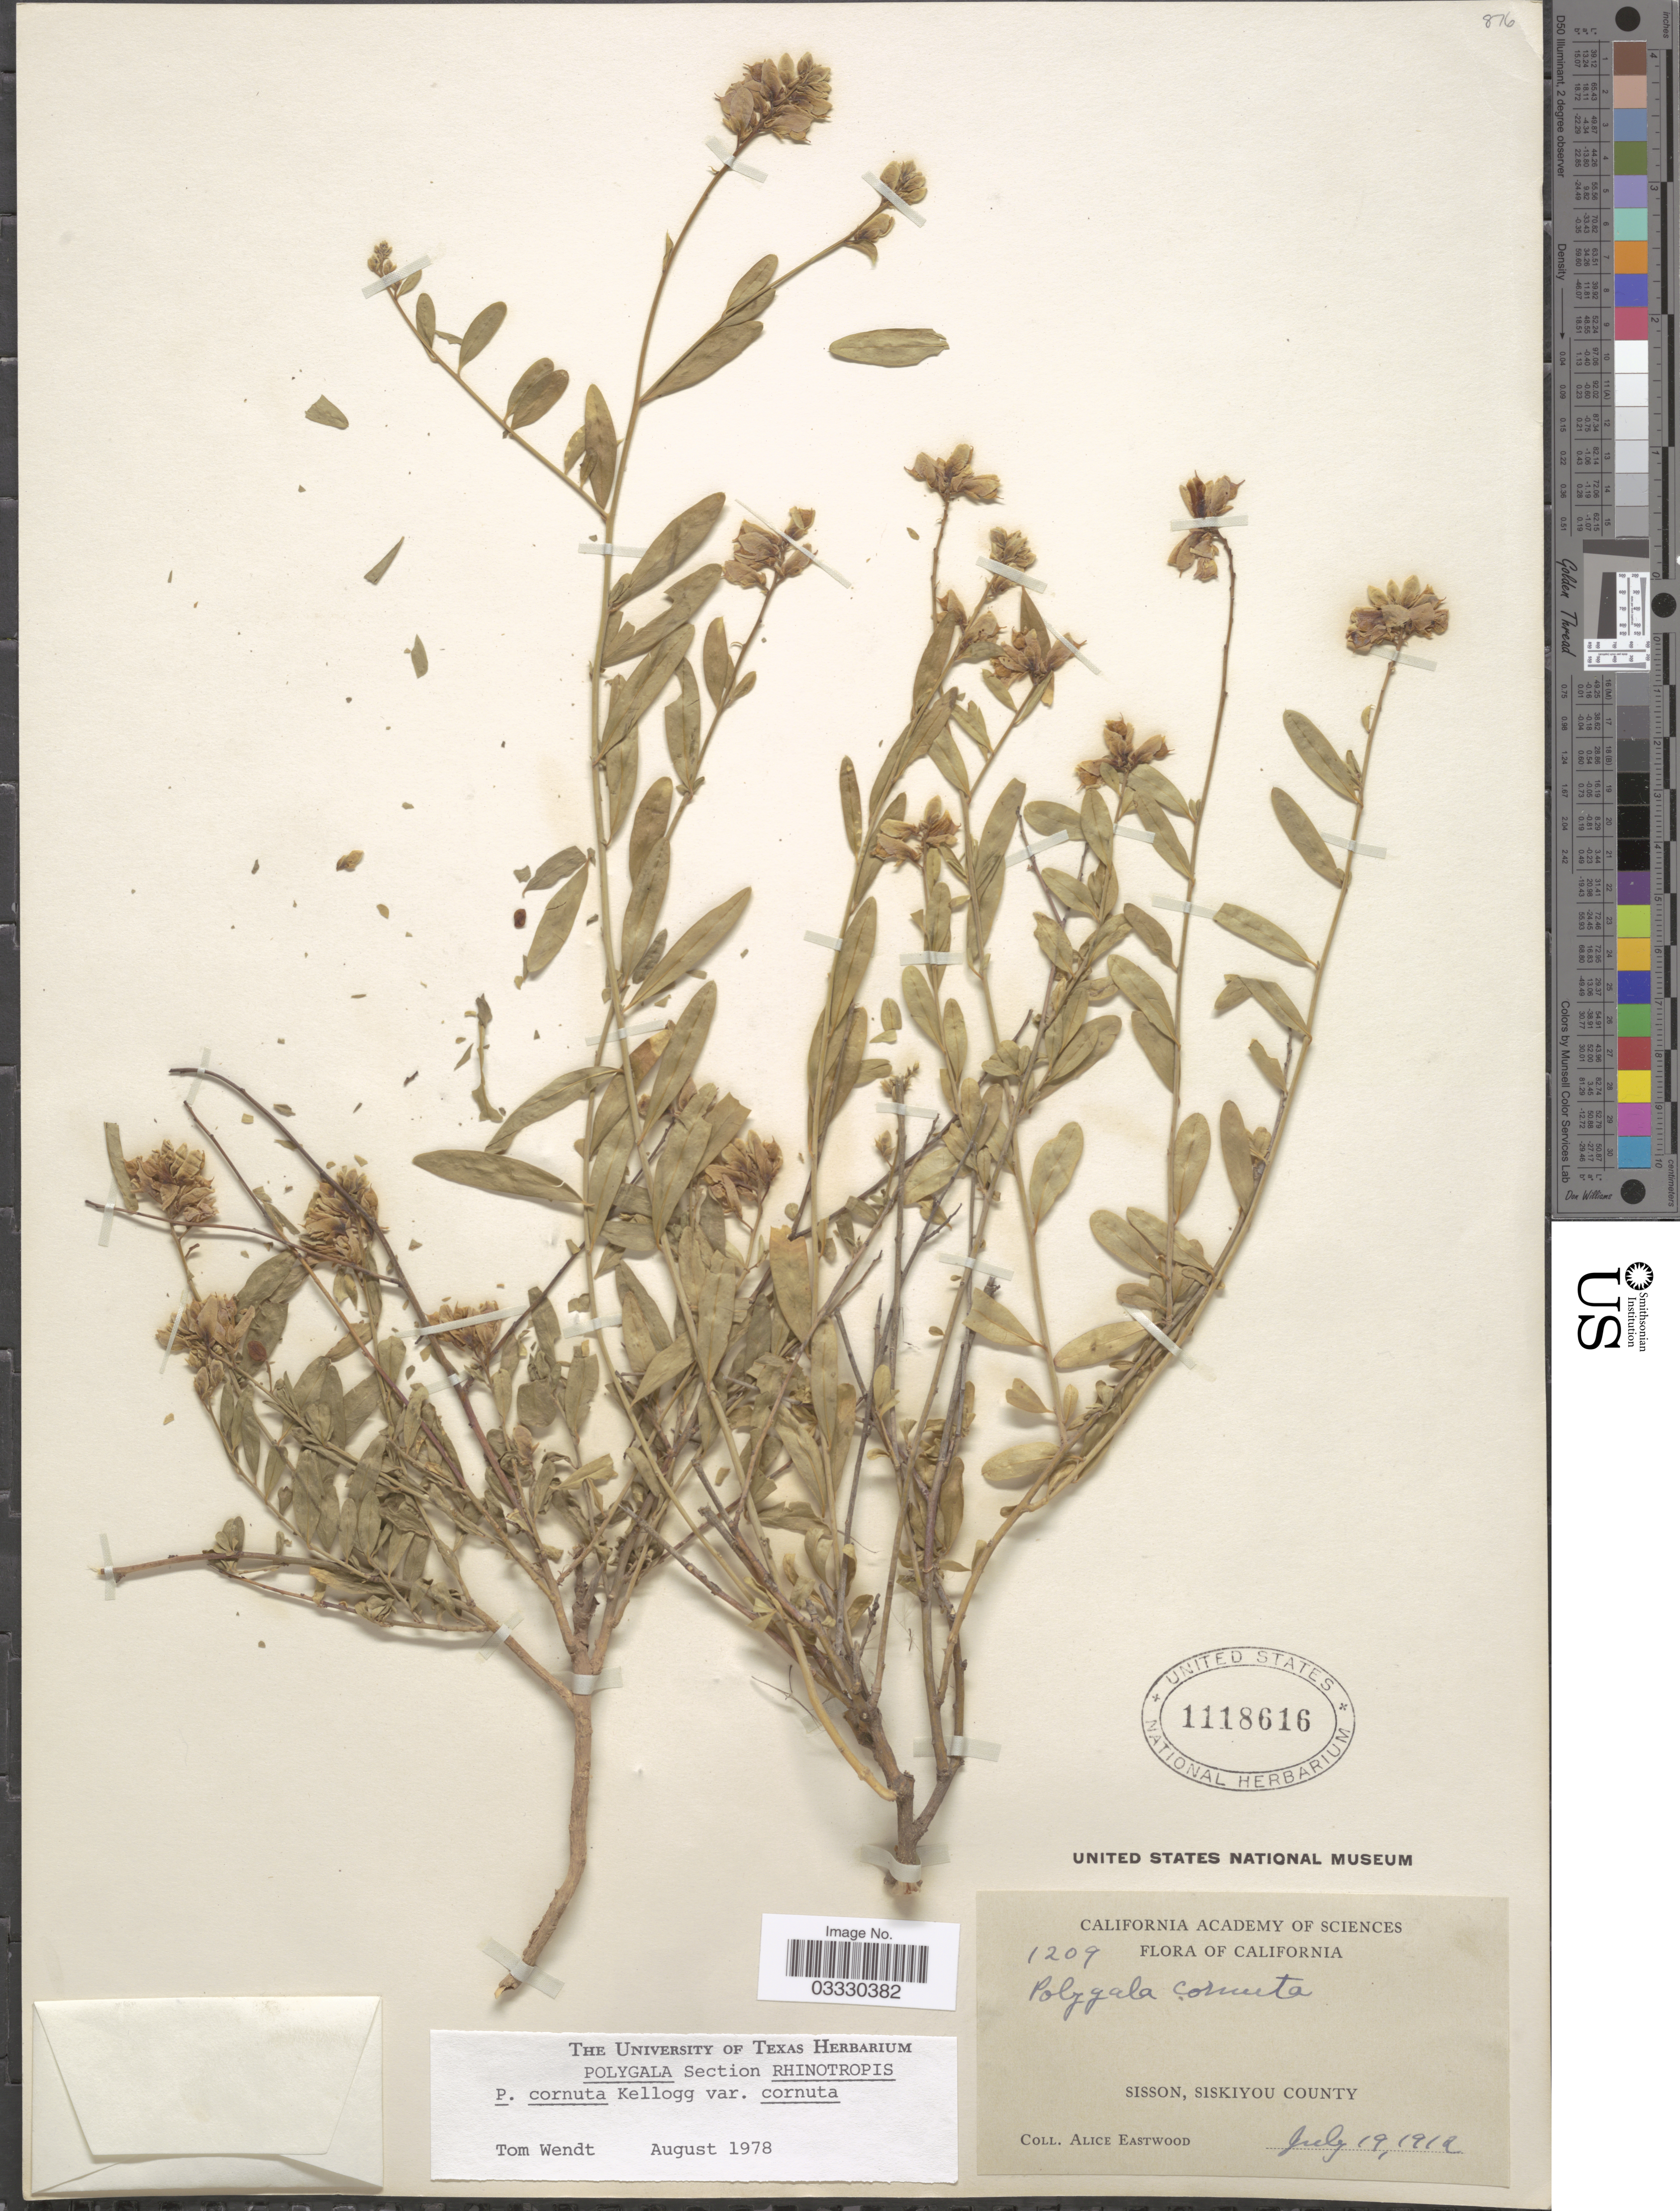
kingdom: Plantae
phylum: Tracheophyta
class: Magnoliopsida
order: Fabales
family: Polygalaceae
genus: Rhinotropis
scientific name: Rhinotropis cornuta var. cornuta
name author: (Kellogg) J.R. Abbott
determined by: Strong, Mark T., (BOT), Smithsonian Institution - National Museum of Natural History (UNITED STATES)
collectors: A. Eastwood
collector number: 1209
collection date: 1912-07-19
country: United States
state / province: California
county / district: Siskiyou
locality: Sisson, Siskiyou County.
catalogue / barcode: US 1118616